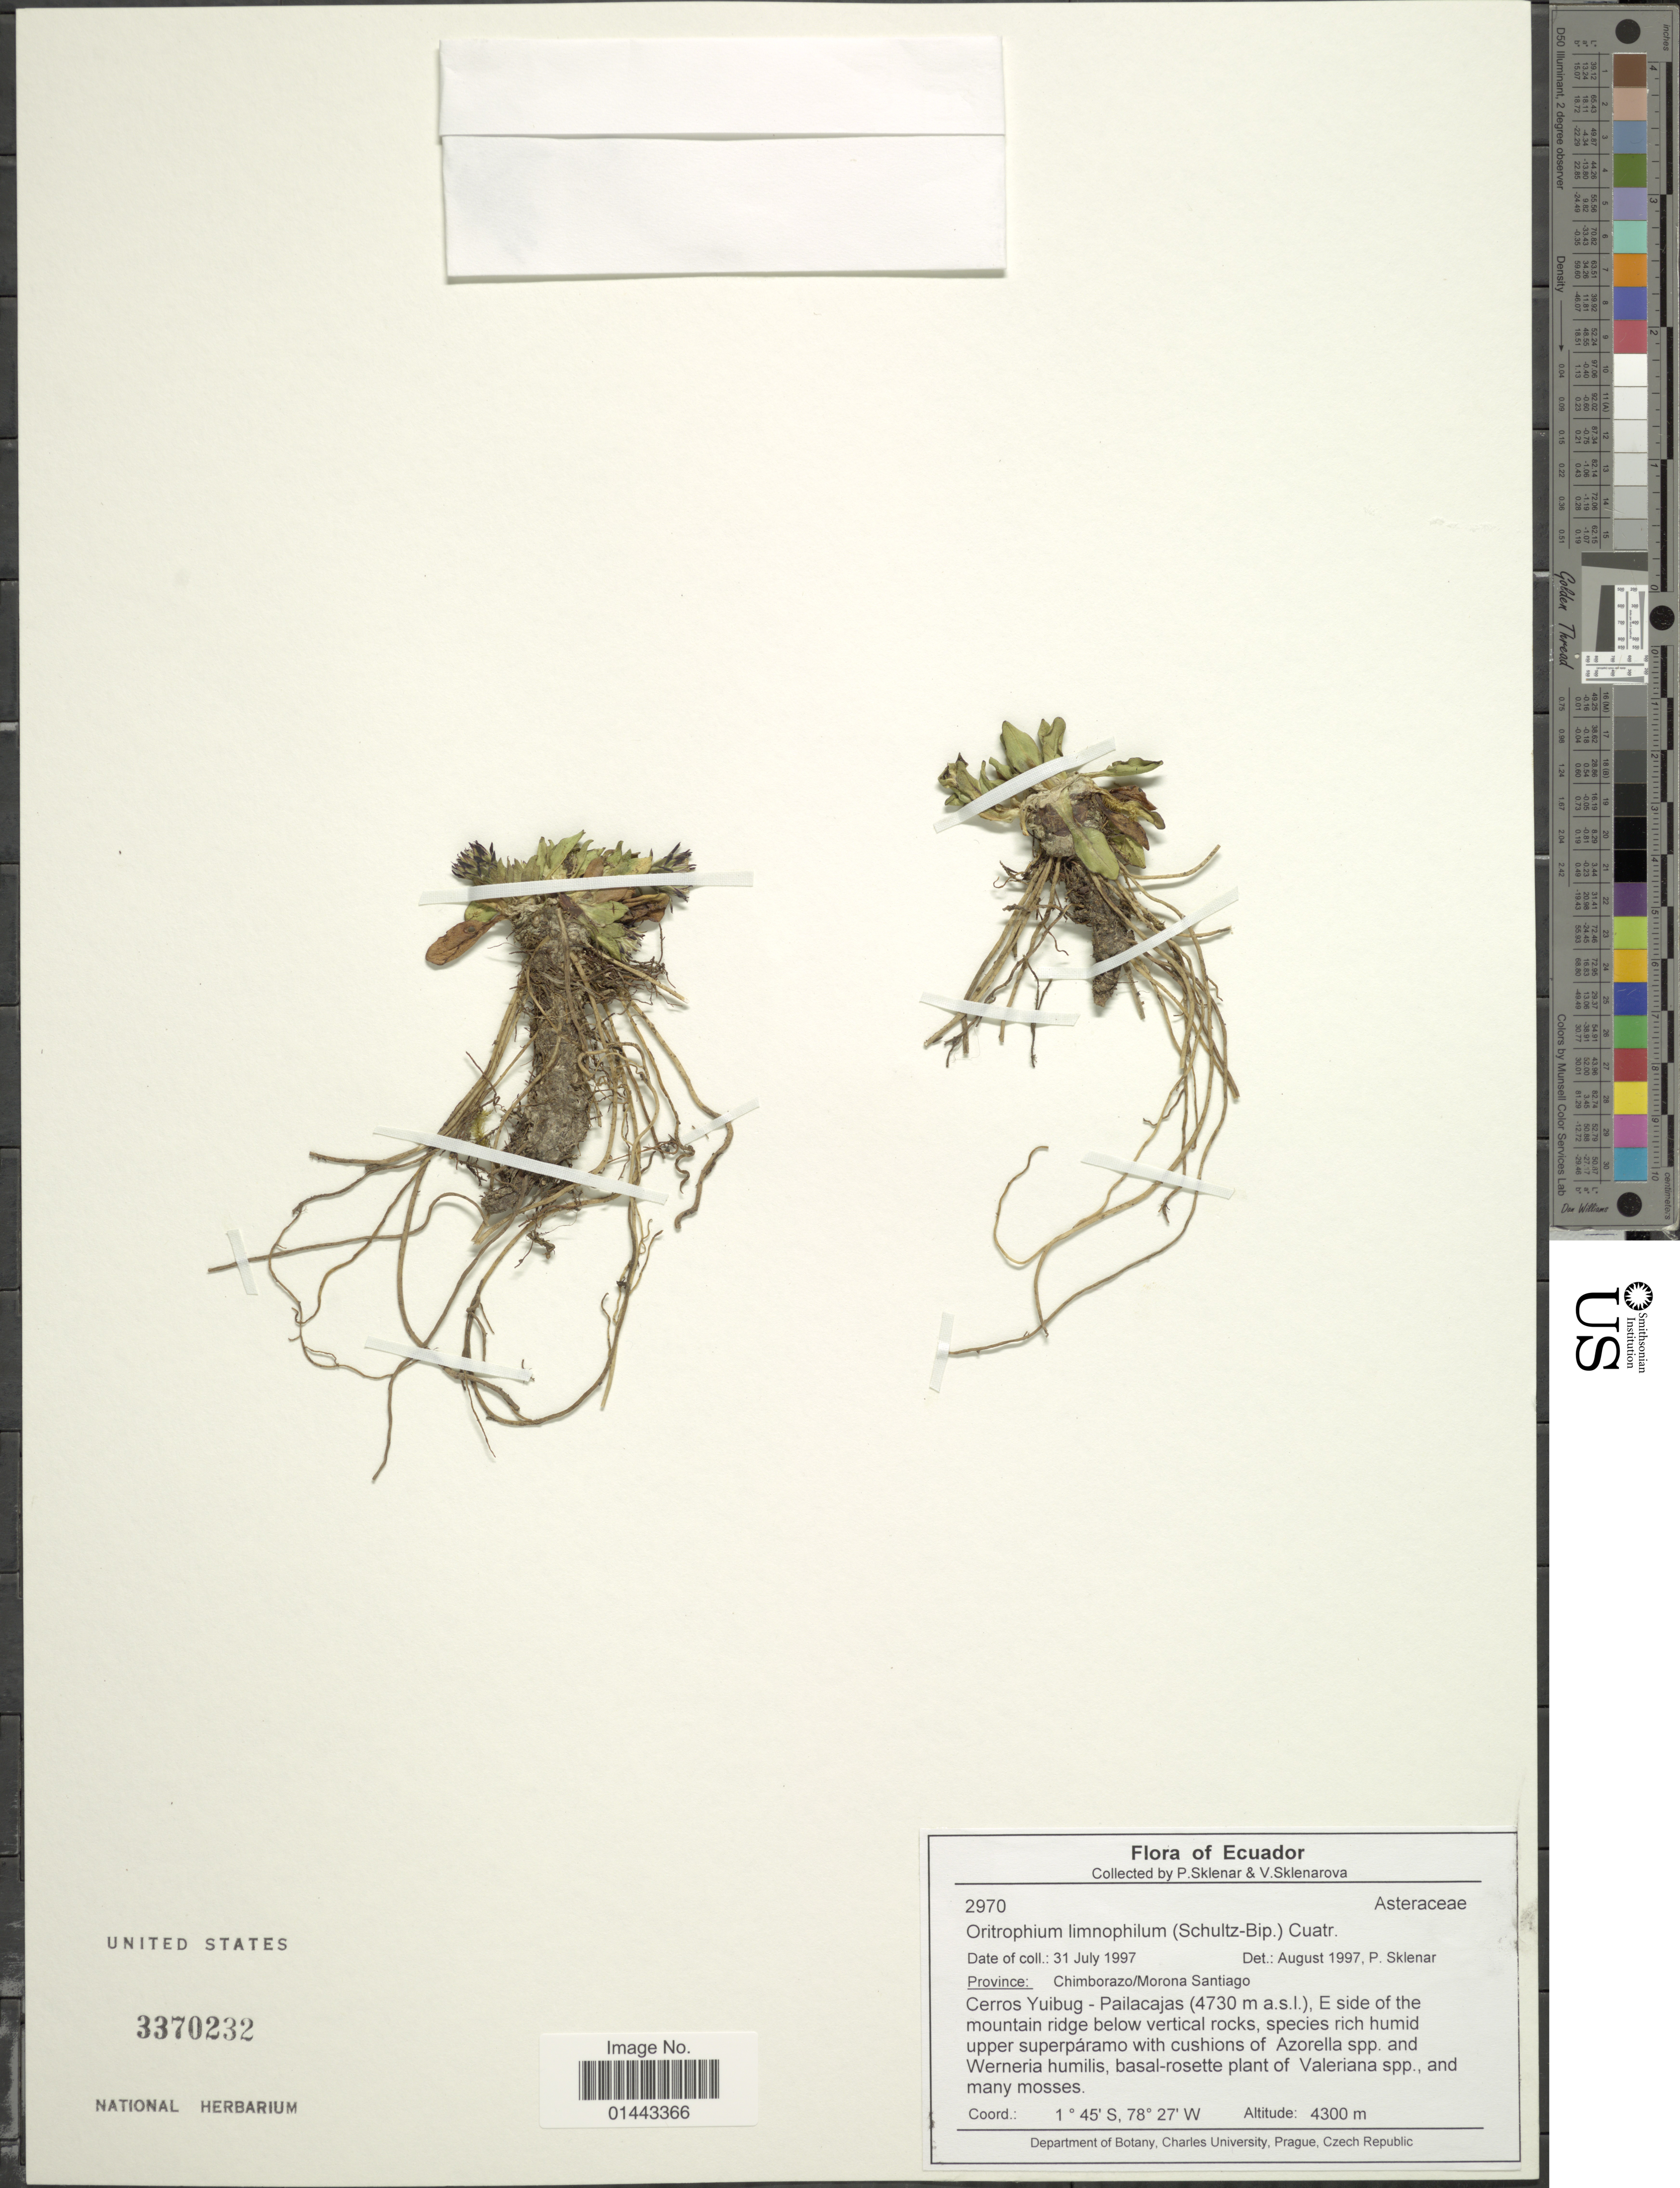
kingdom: Plantae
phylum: Tracheophyta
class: Magnoliopsida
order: Asterales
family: Asteraceae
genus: Oritrophium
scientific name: Oritrophium limnophilum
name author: (Sch. Bip.) Cuatrec.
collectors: P. Sklenár & V. Sklenárová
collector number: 2970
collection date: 1997-07-31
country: Ecuador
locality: Province: Chimborazo/Morona-Santiago, Cerros Yuibug-Pailacajas, E side of the mountain ridge.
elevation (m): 4300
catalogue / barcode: US 3370232